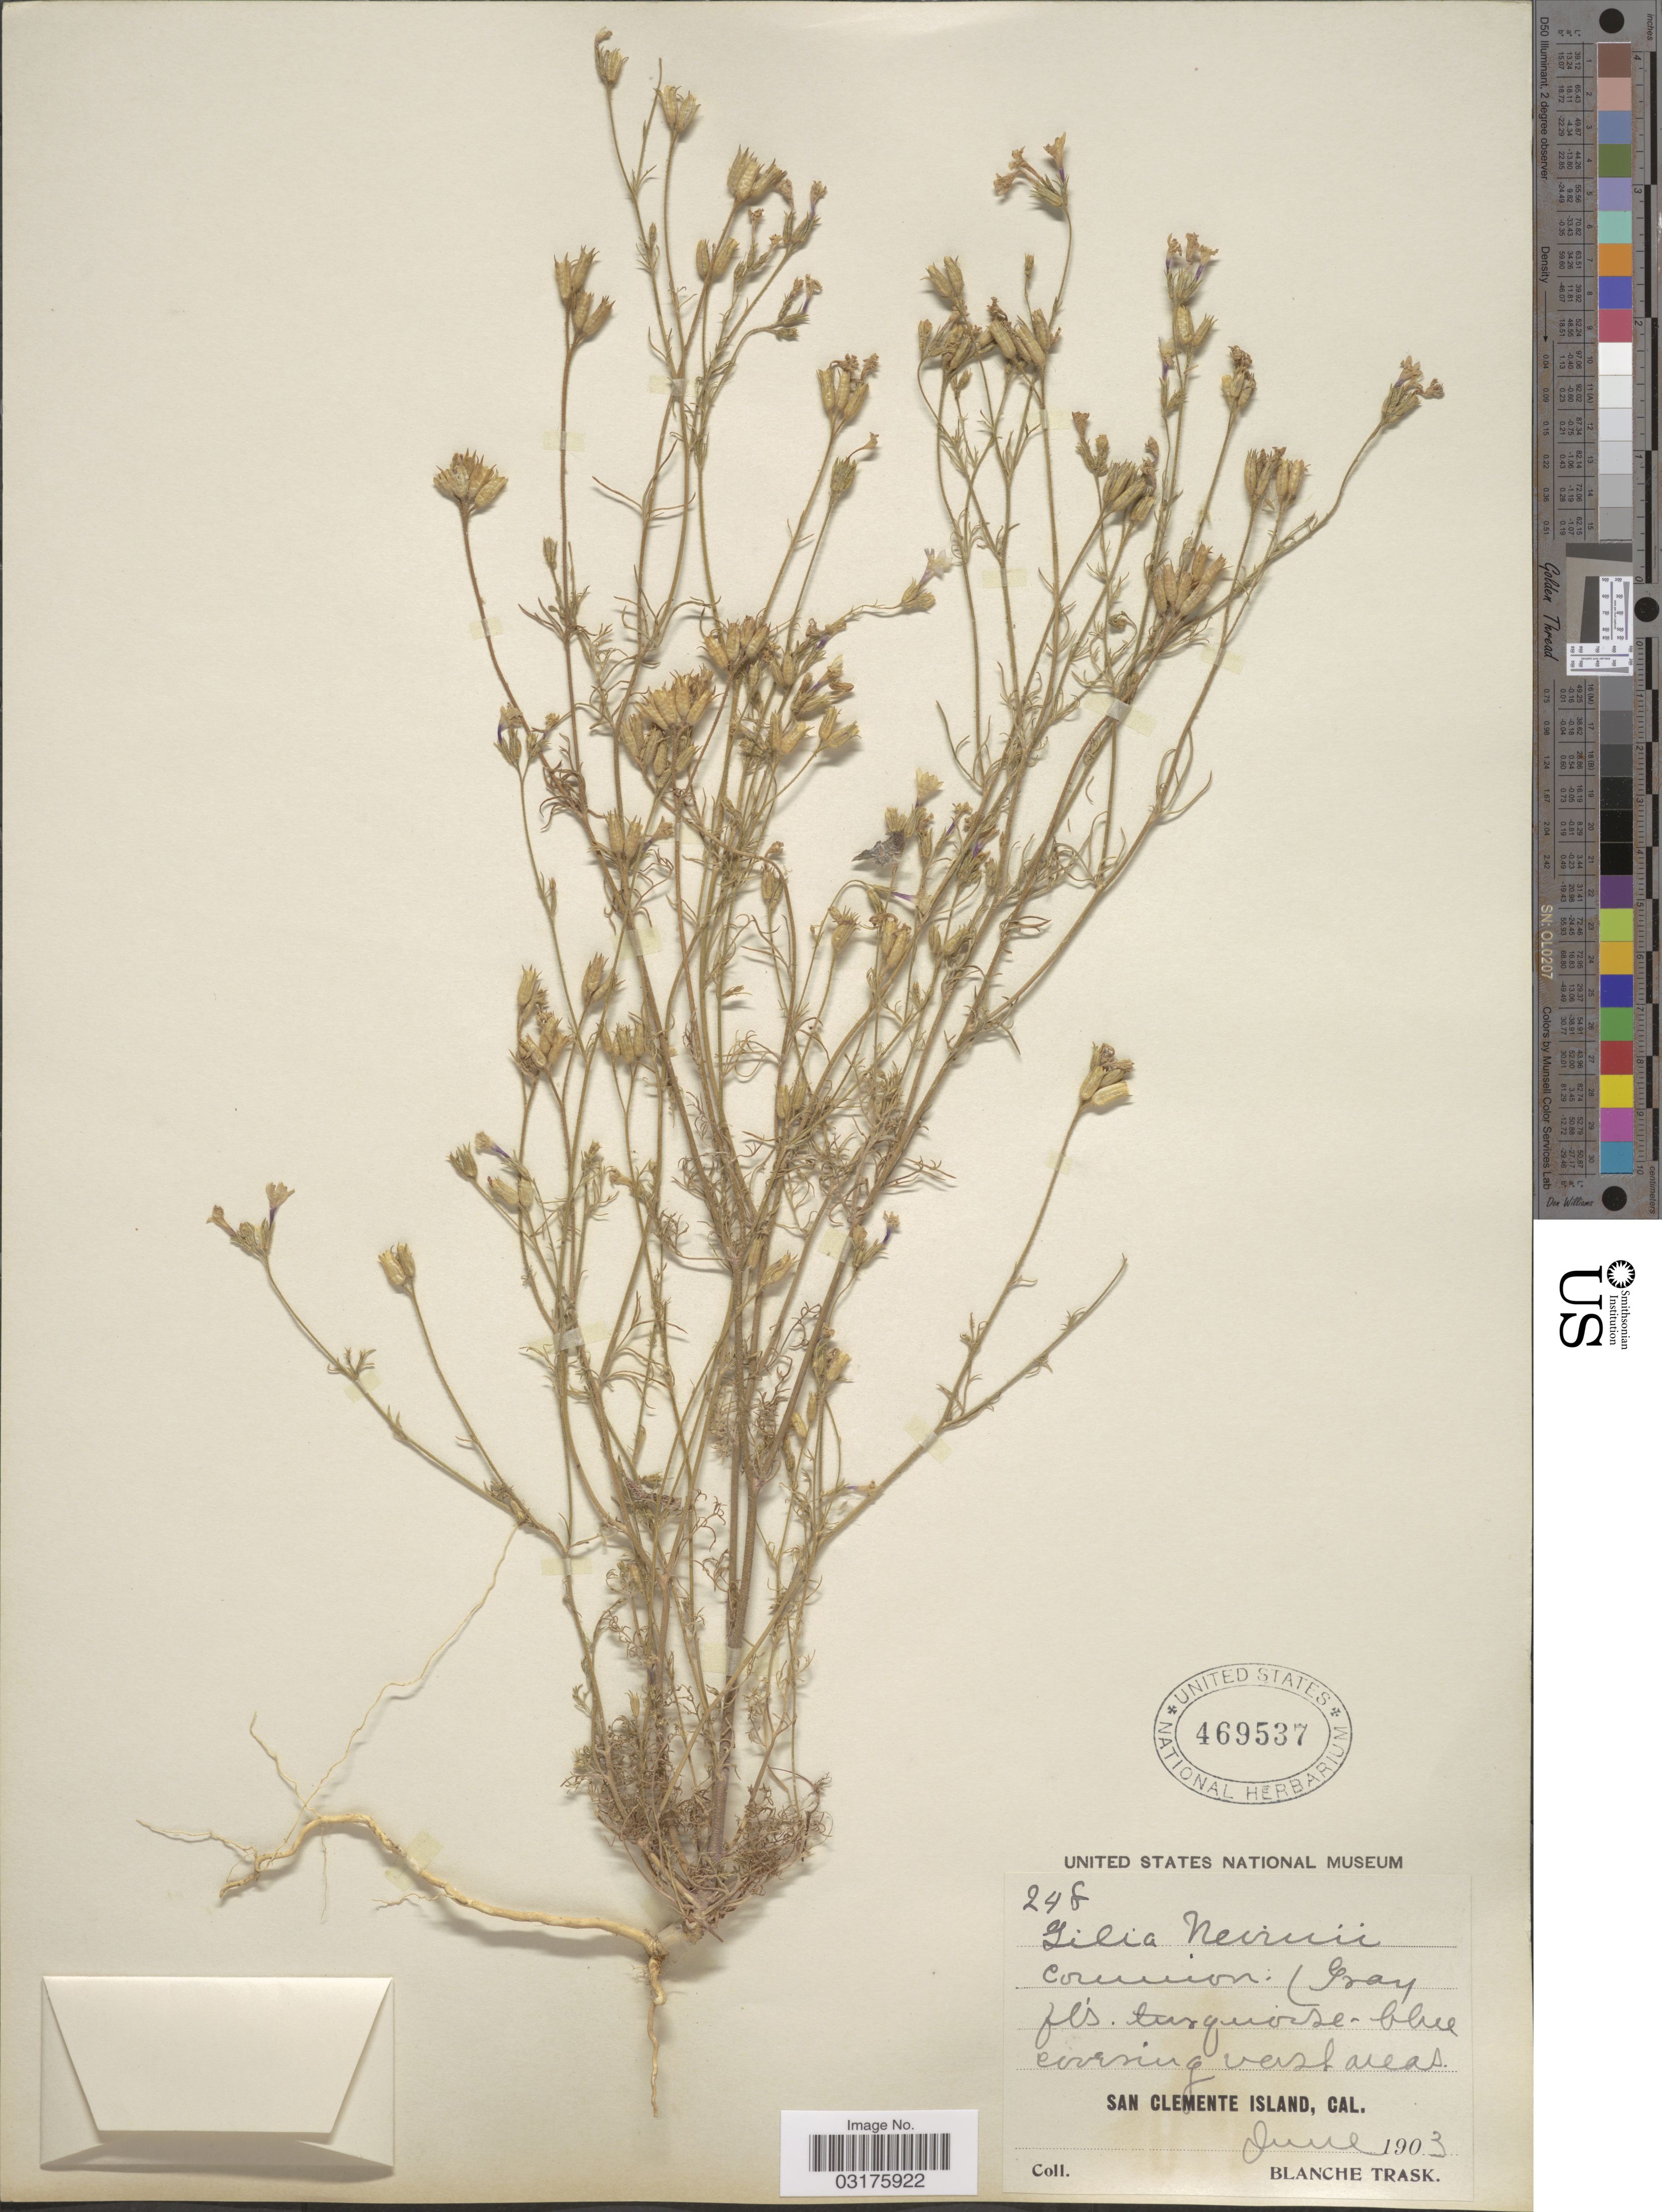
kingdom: Plantae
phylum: Tracheophyta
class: Magnoliopsida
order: Ericales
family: Polemoniaceae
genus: Gilia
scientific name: Gilia nevinii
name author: A. Gray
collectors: B. Trask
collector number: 248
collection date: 1903-06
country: United States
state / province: California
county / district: Los Angeles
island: San Clemente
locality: San Clemente Island.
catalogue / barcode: US 469537